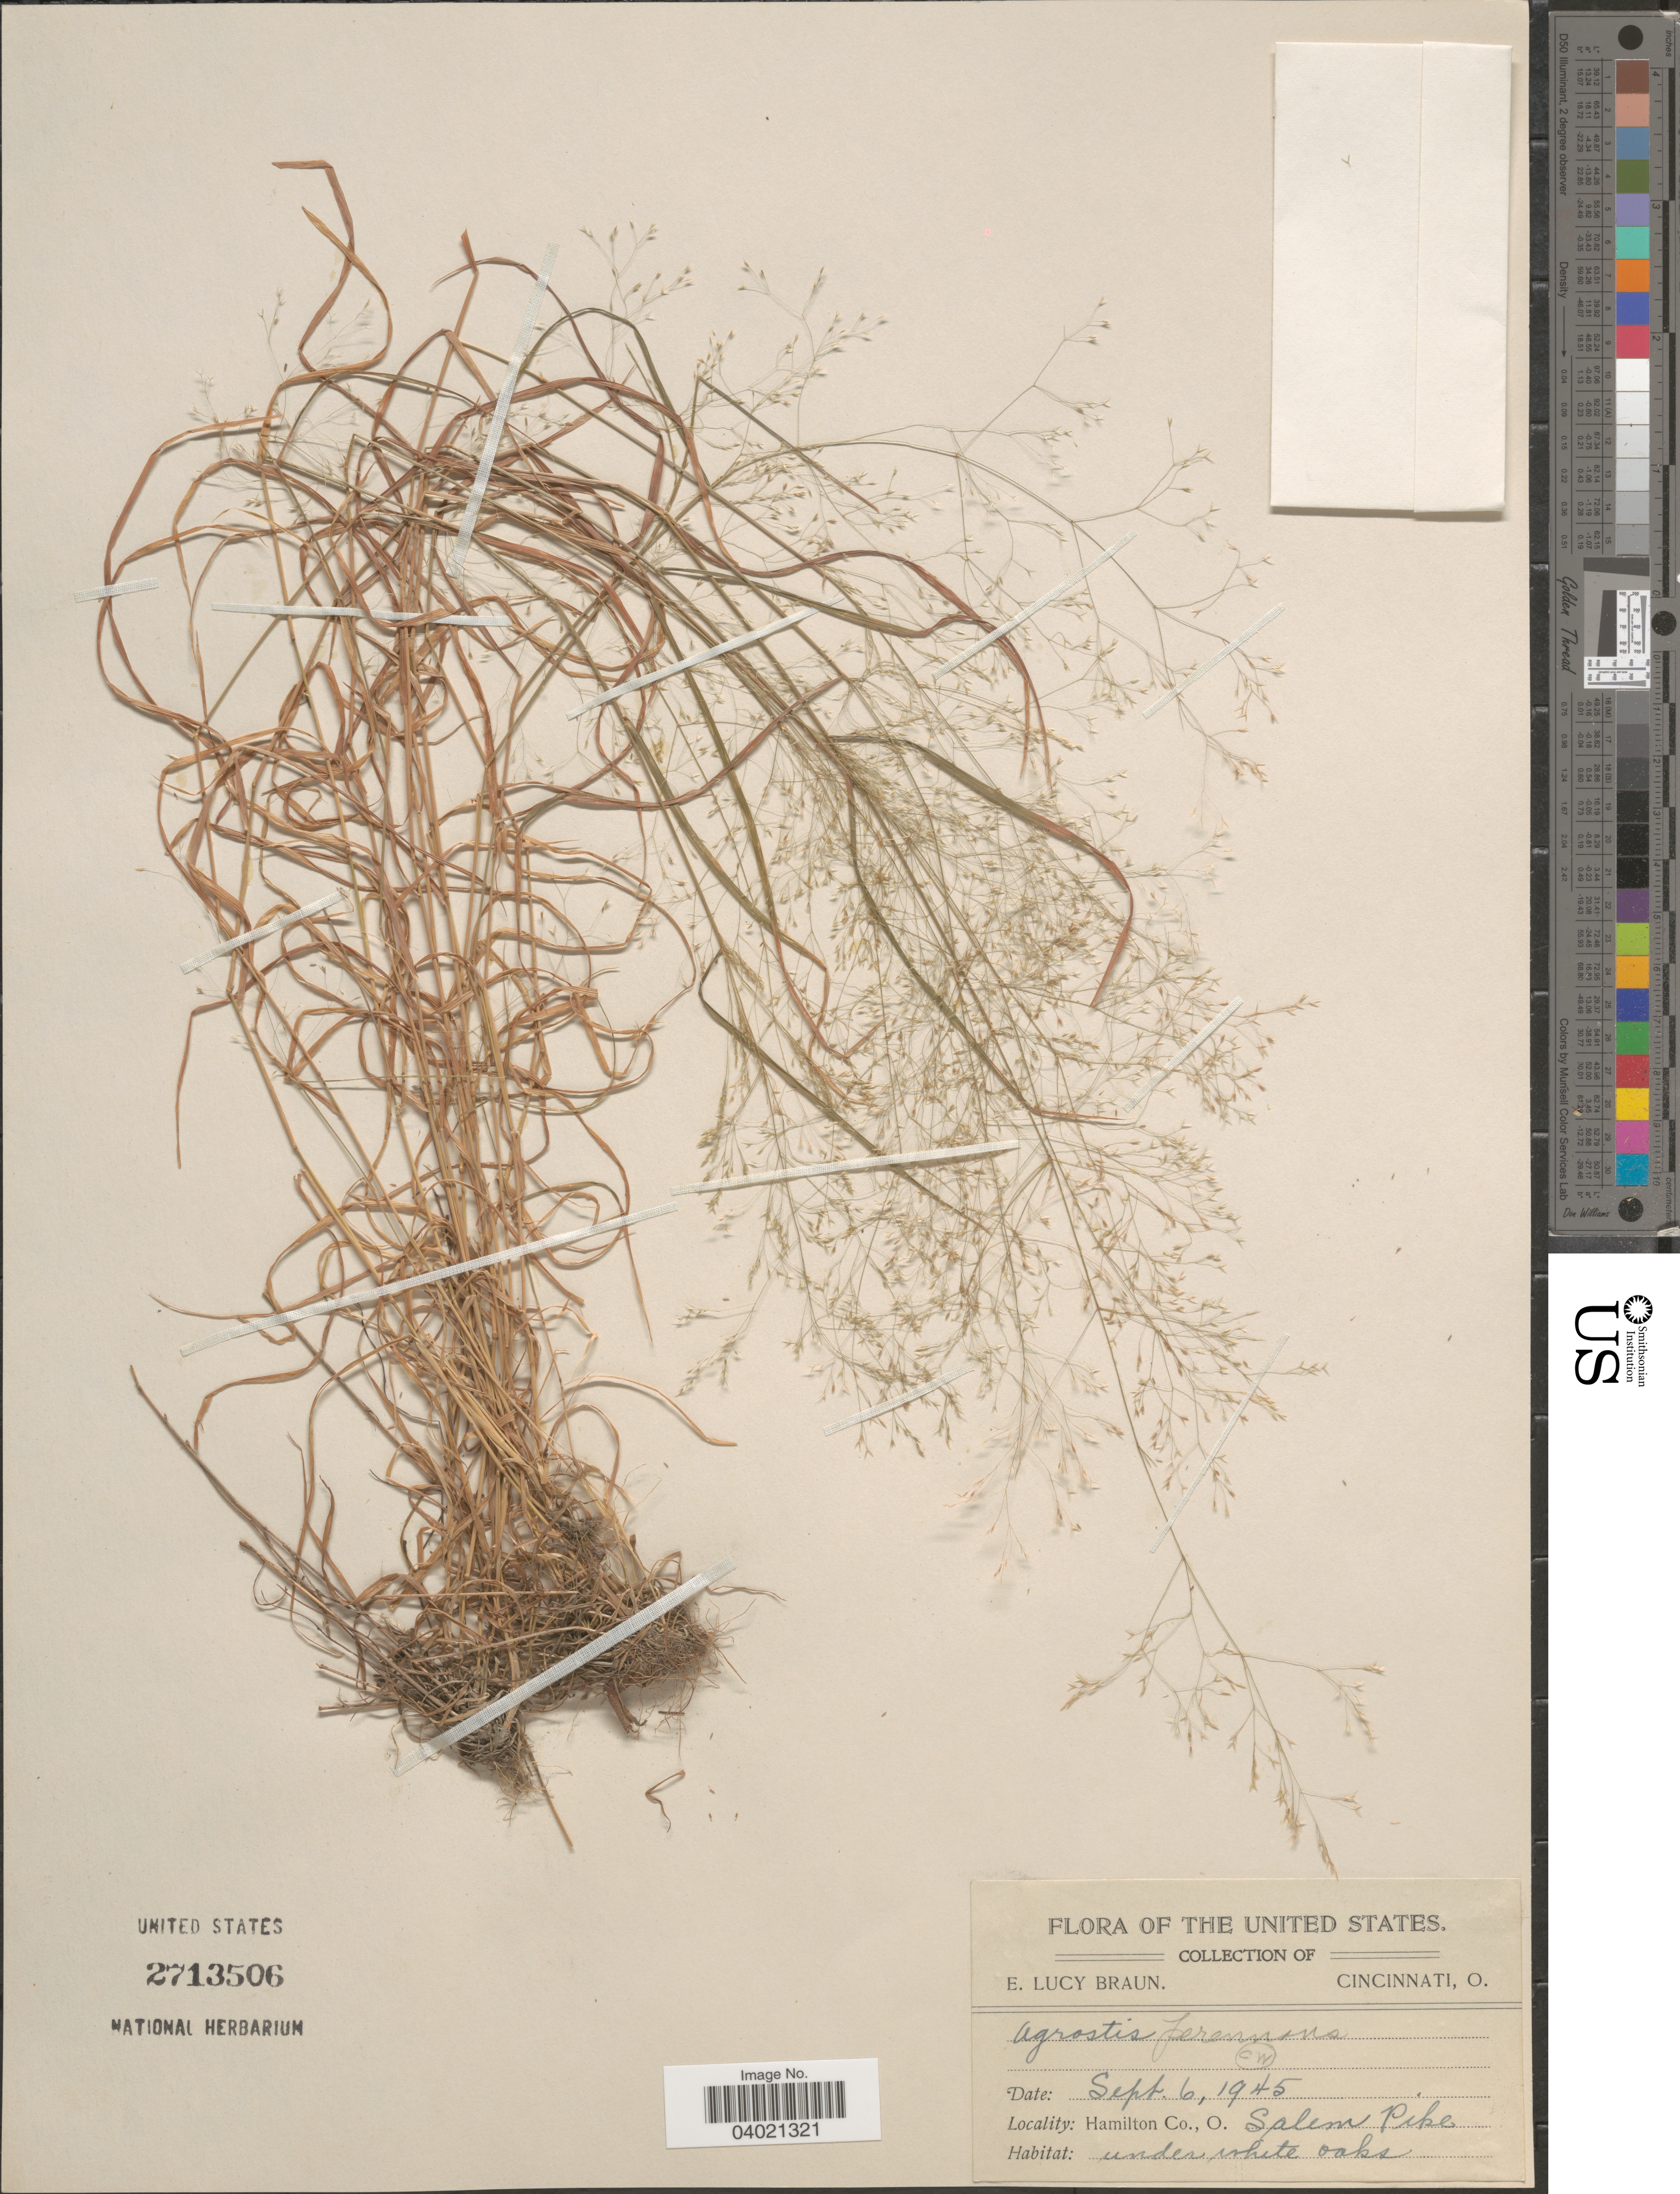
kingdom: Plantae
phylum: Tracheophyta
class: Liliopsida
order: Poales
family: Poaceae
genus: Agrostis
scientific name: Agrostis perennans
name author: (Walter) Tuck.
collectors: E. L. Braun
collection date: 1945-09-06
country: United States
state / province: Ohio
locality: Hamilton Co. Salem Pike.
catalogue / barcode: US 2713506